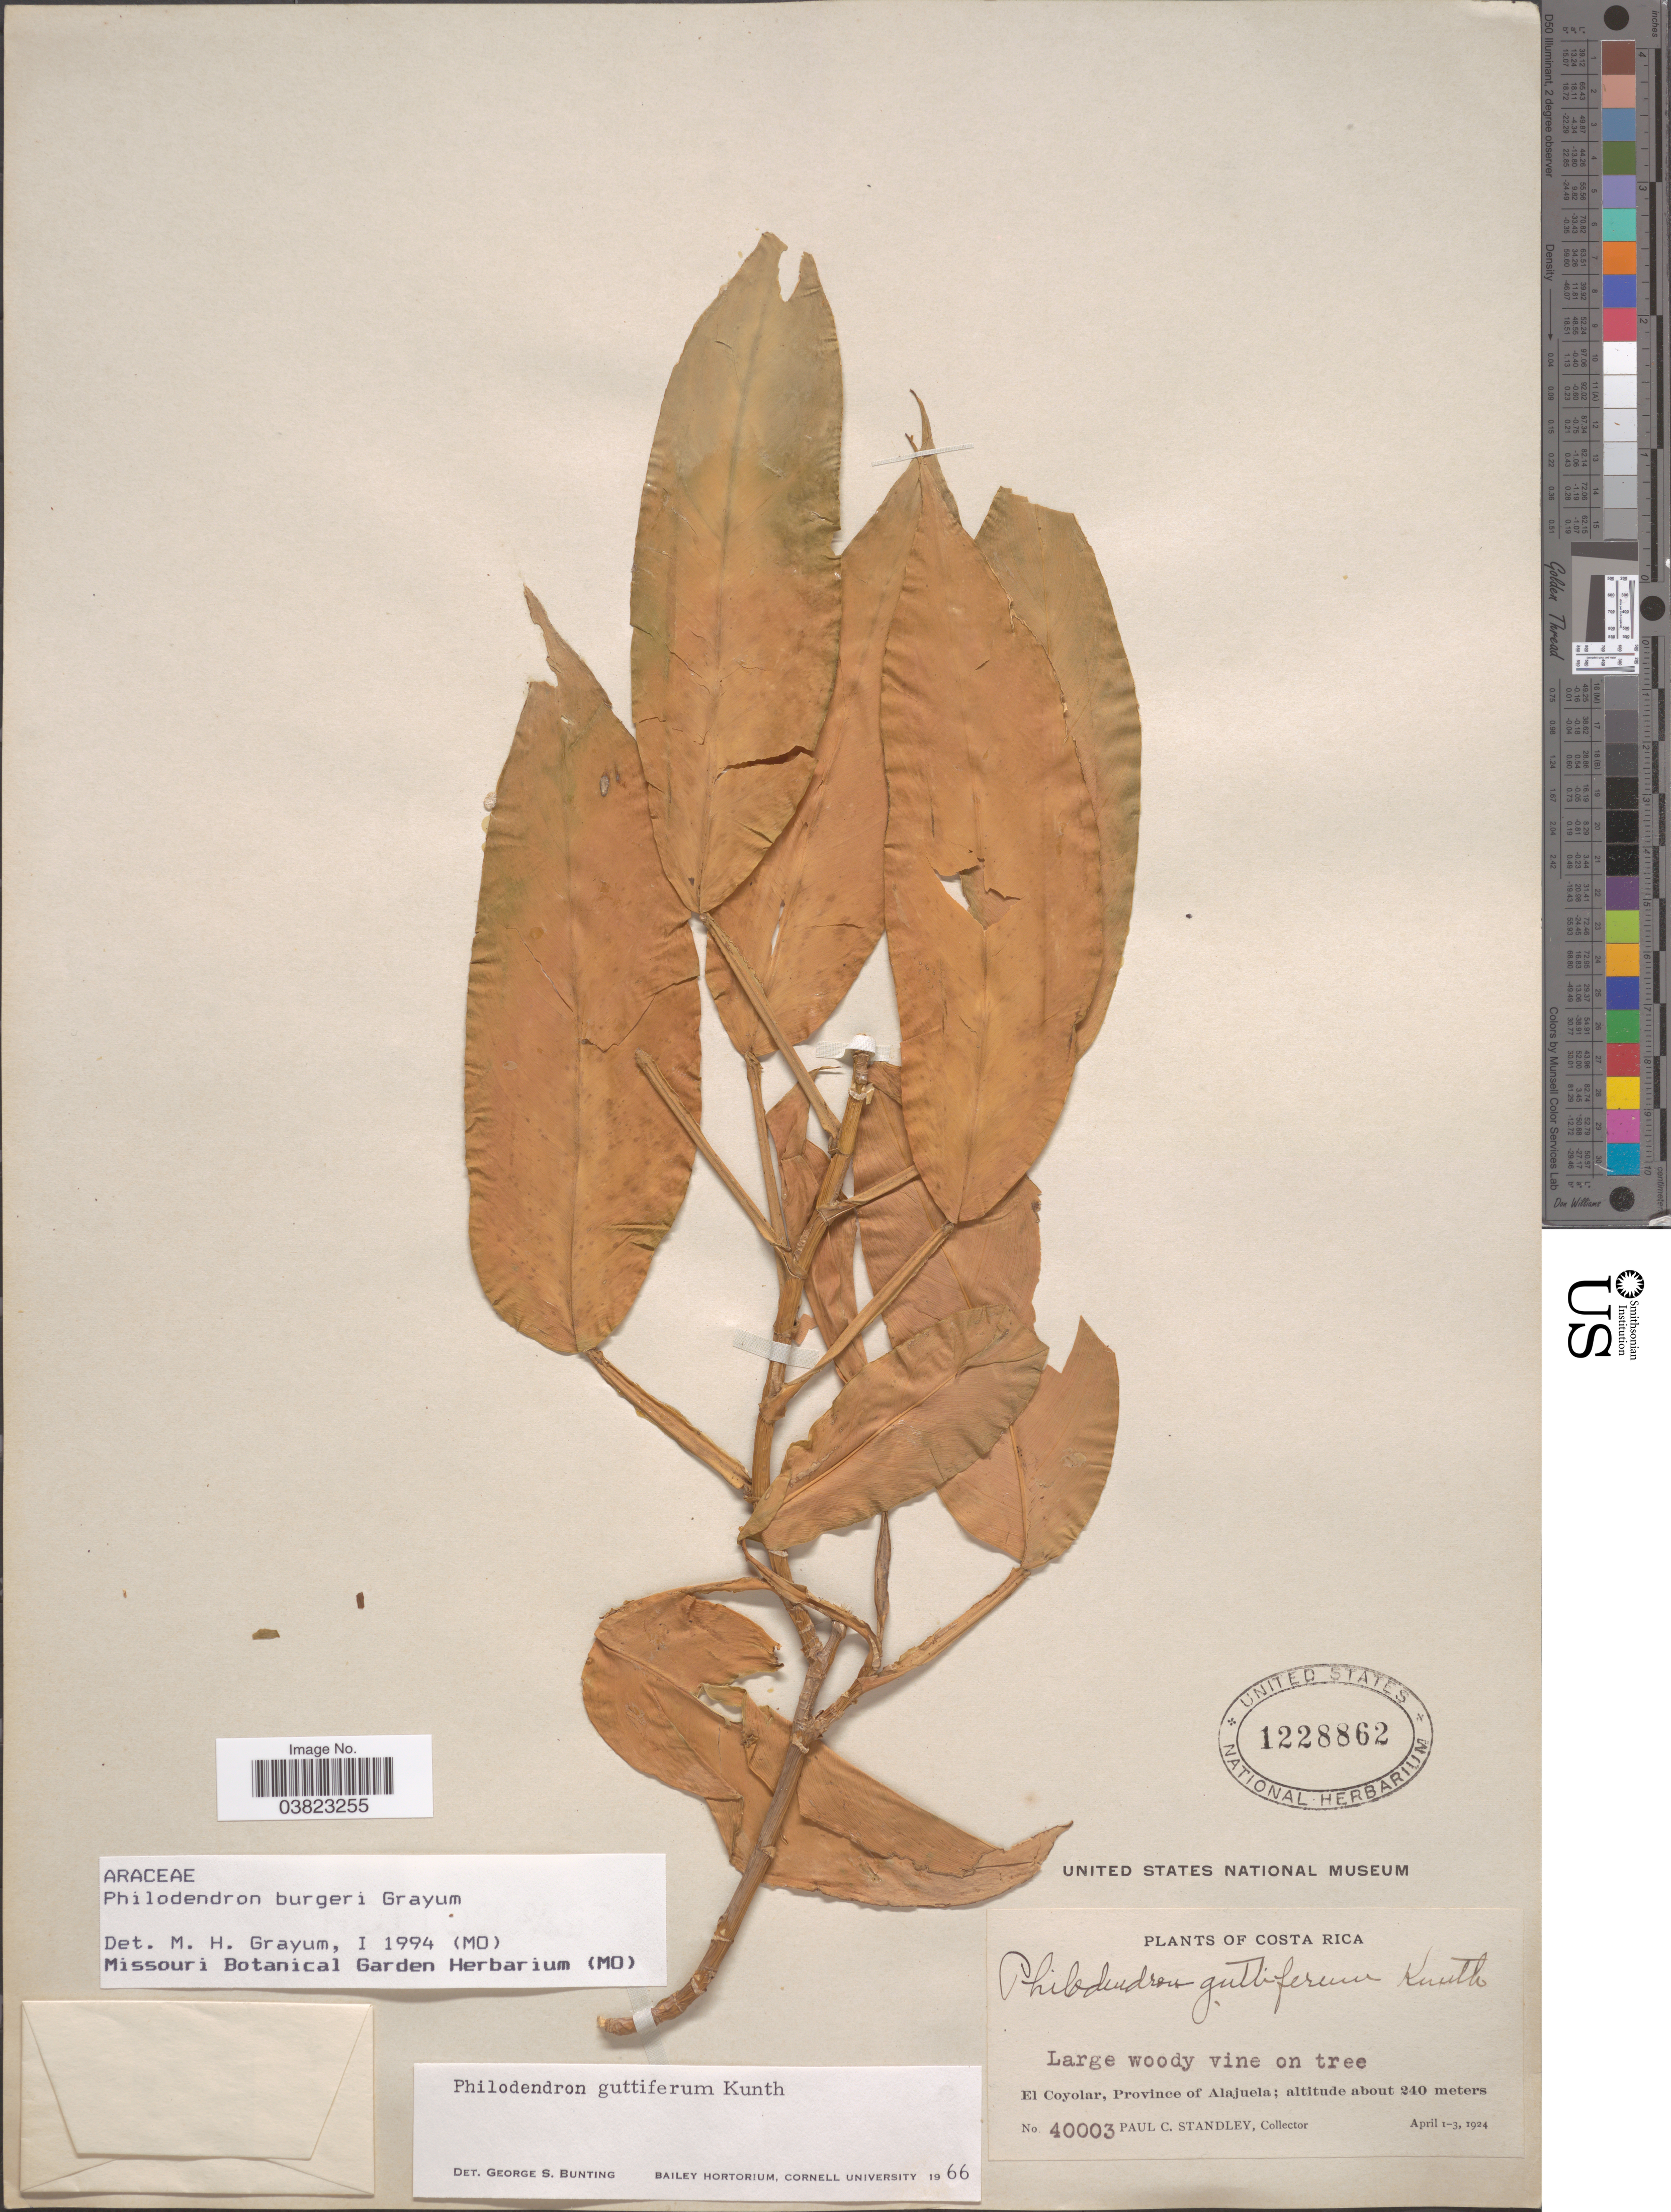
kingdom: Plantae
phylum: Tracheophyta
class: Liliopsida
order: Alismatales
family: Araceae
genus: Philodendron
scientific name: Philodendron burgeri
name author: Grayum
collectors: P. C. Standley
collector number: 40003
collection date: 1924-04-01/1924-04-03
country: Costa Rica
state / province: Alajuela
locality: El Coyolar.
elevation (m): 240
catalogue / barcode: US 1228862